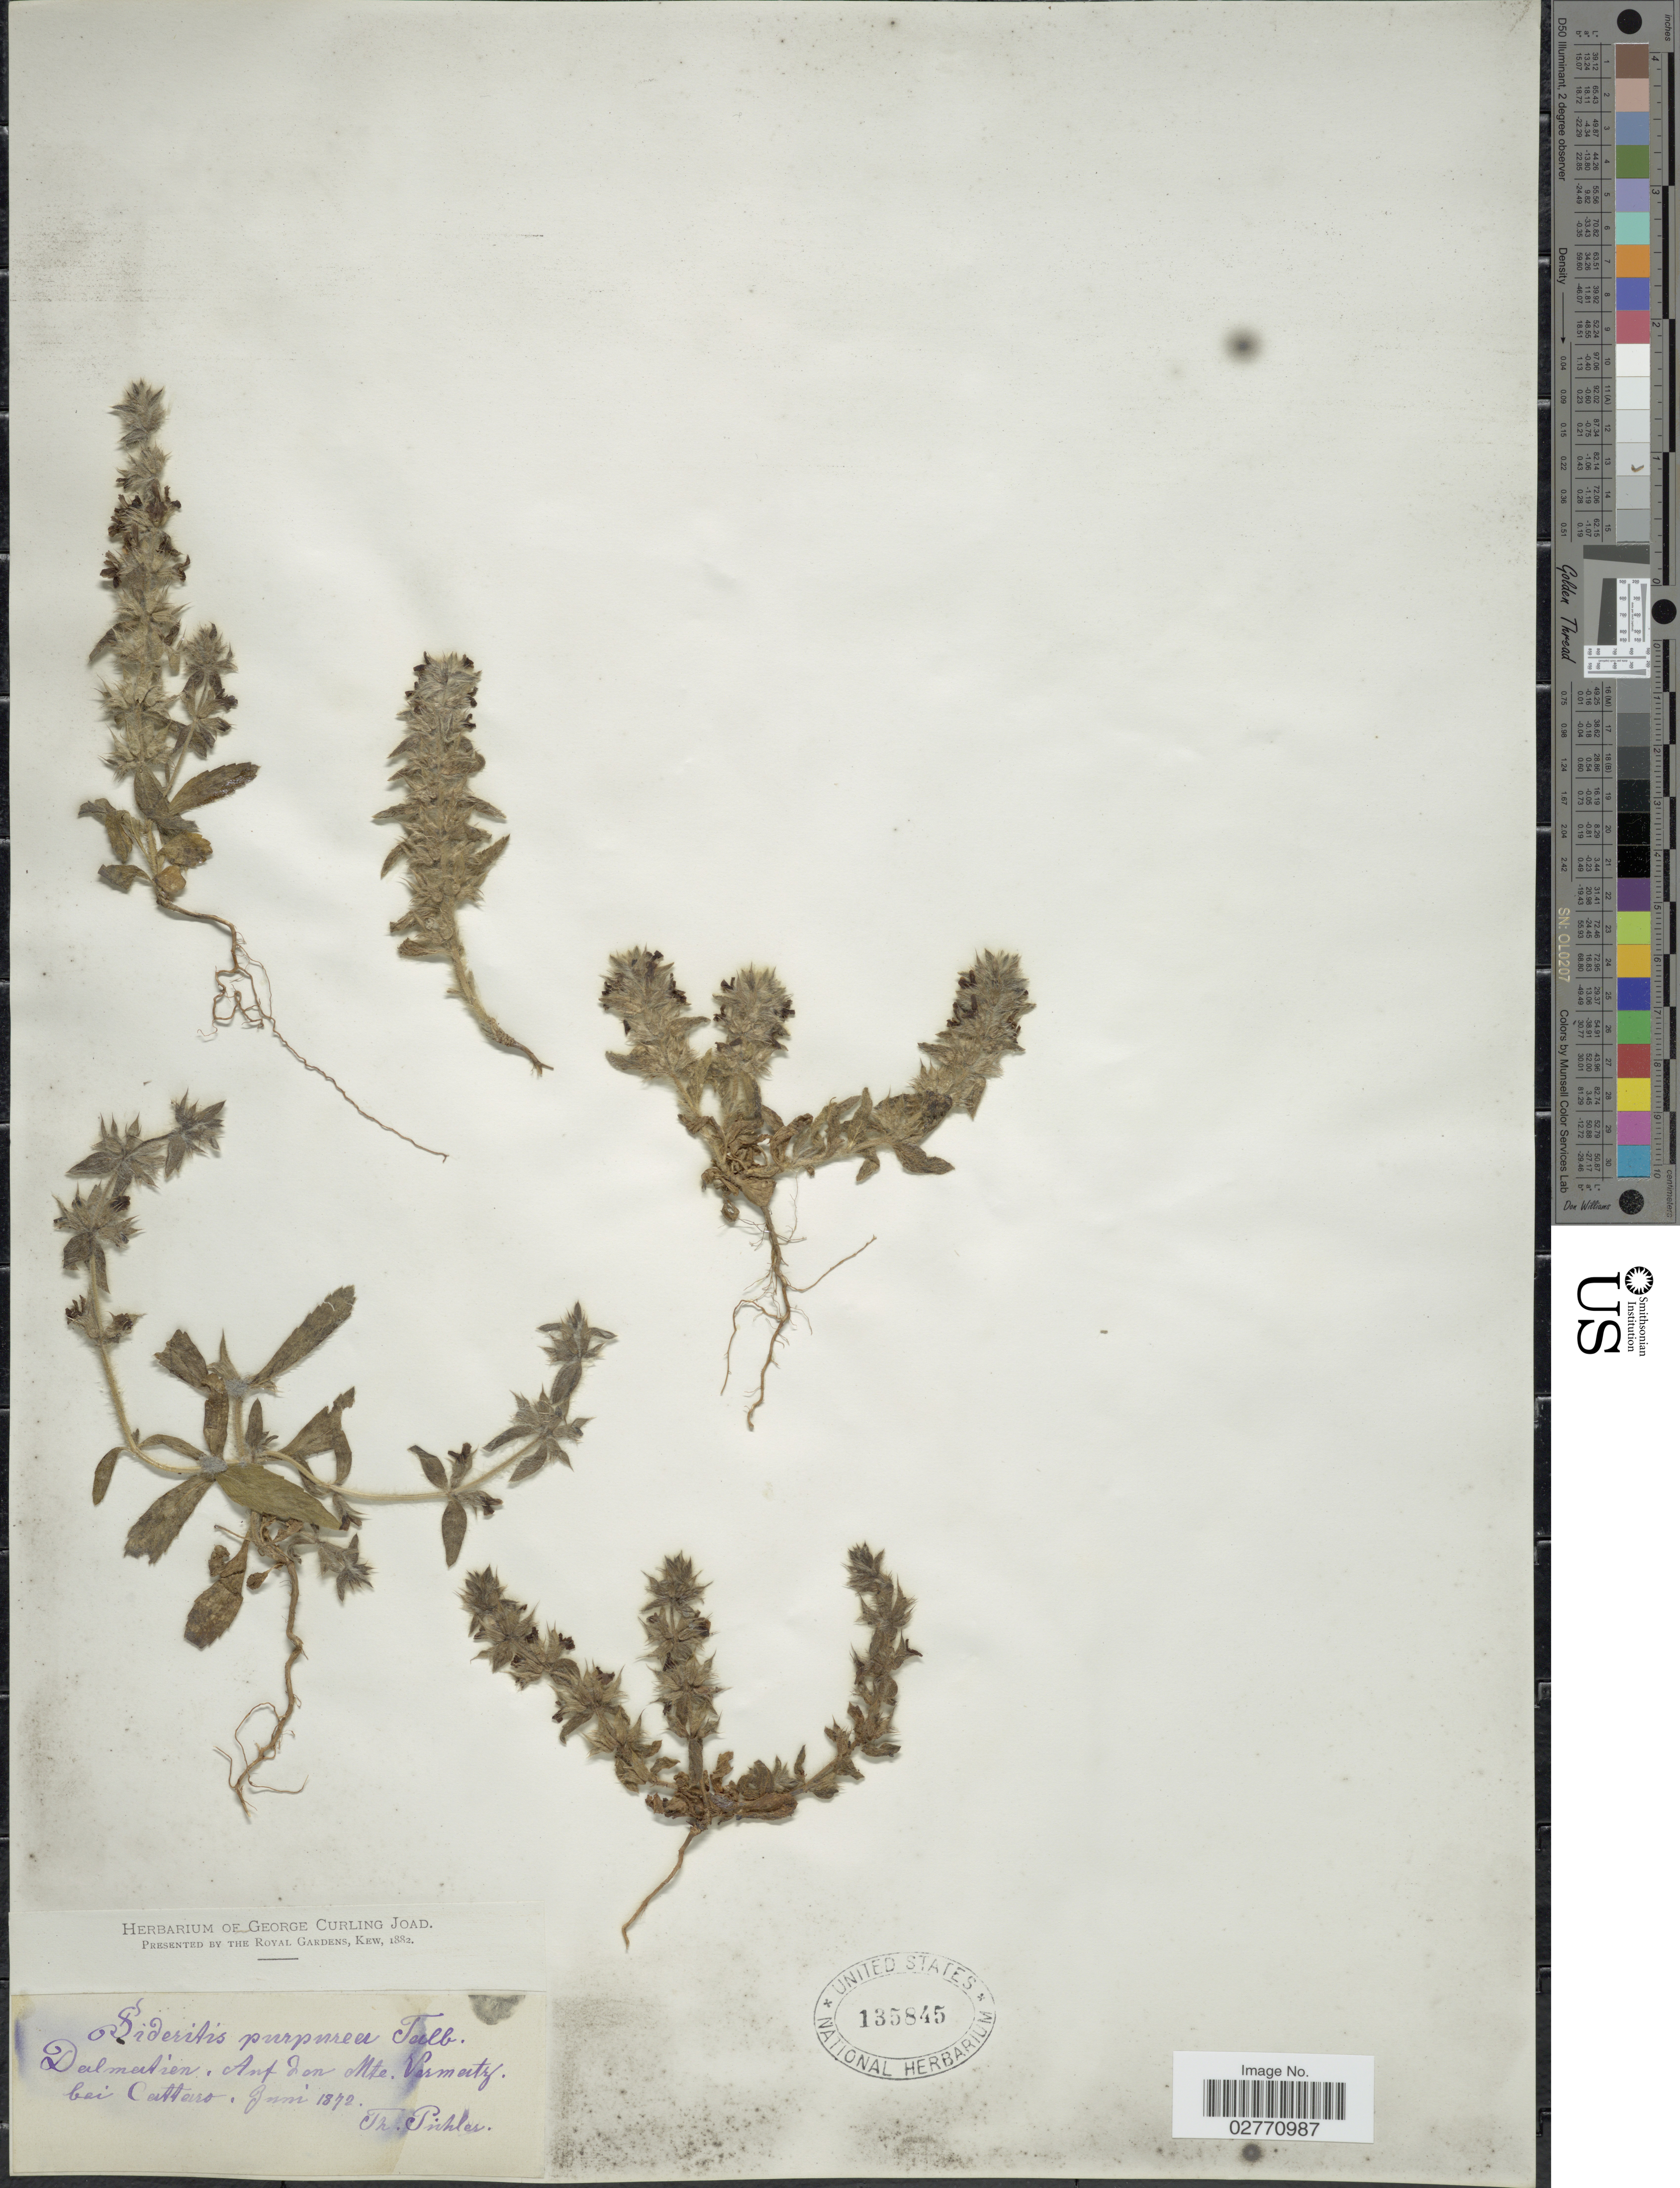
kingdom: Plantae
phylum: Tracheophyta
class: Magnoliopsida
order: Lamiales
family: Lamiaceae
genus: Sideritis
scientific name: Sideritis purpurea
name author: Talbot ex Benth.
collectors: T. Pichler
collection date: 1872-06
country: Montenegro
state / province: Kotor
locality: Dalmatien. Auf don Mt. Vermetz [?] bai Kotor (Cattaro).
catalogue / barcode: US 135845